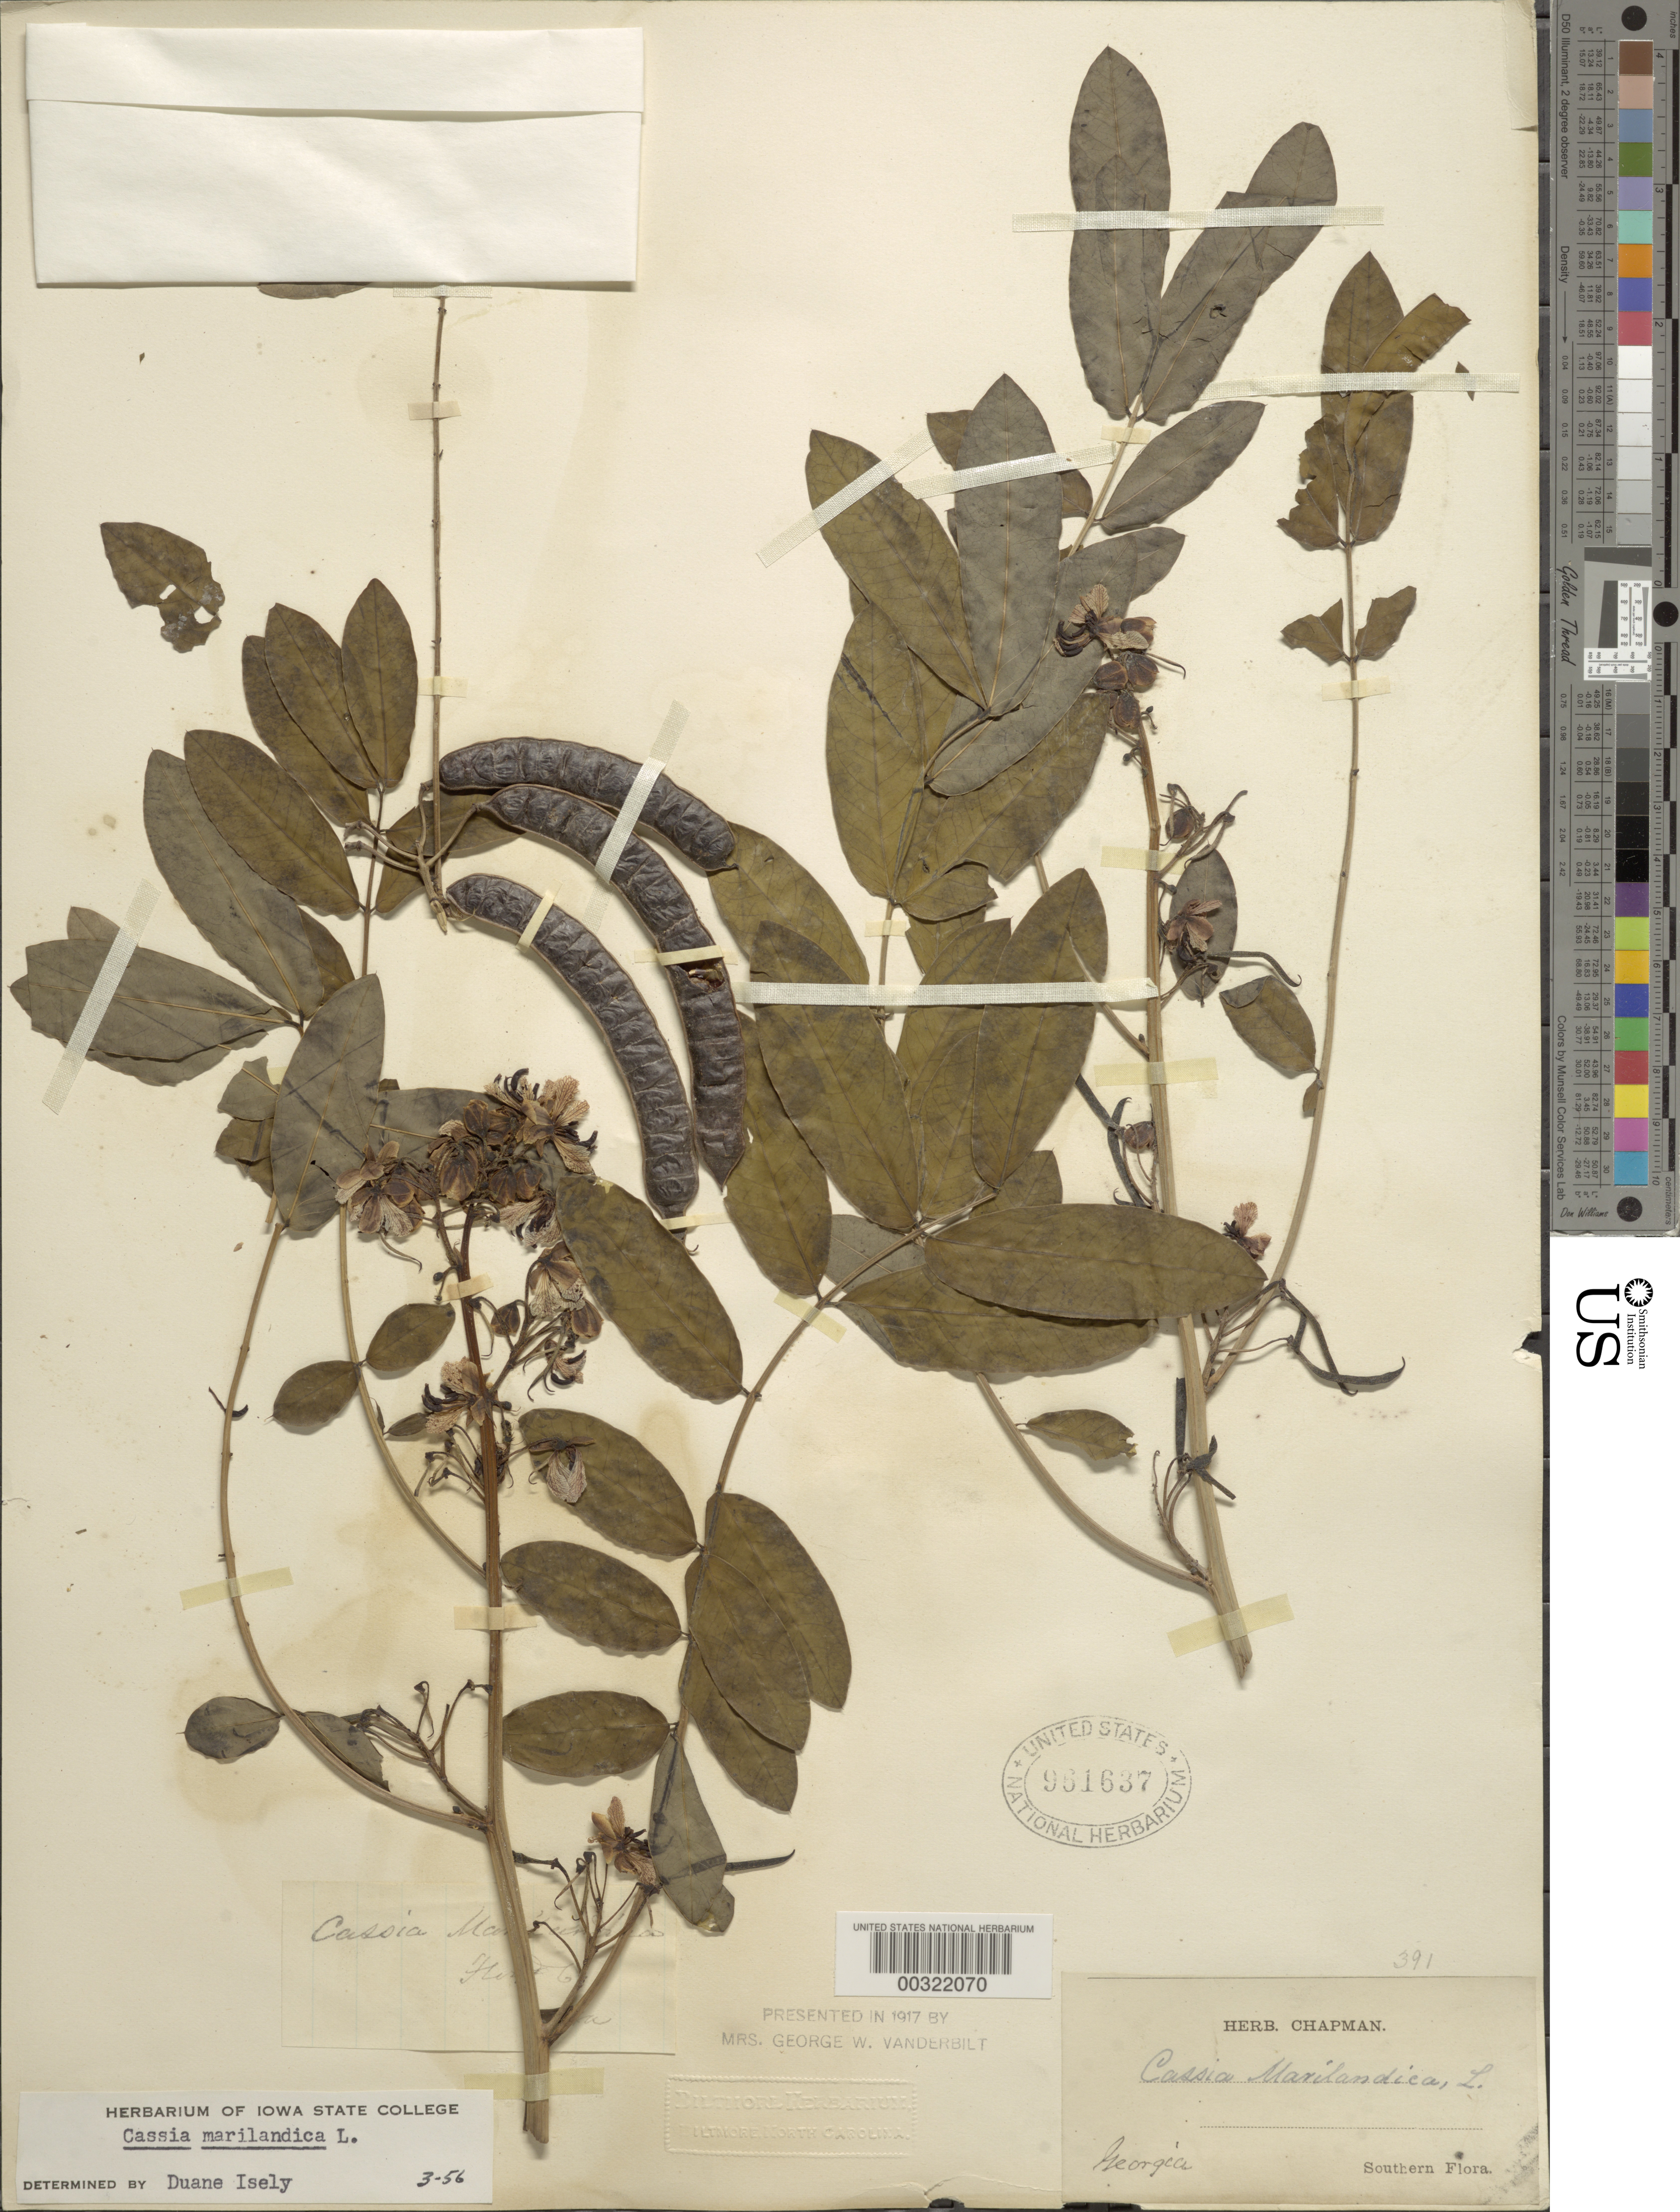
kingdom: Plantae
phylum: Tracheophyta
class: Magnoliopsida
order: Fabales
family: Fabaceae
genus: Senna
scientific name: Senna marilandica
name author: (L.) Link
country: United States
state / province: Georgia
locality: Southern part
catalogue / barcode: US 961637